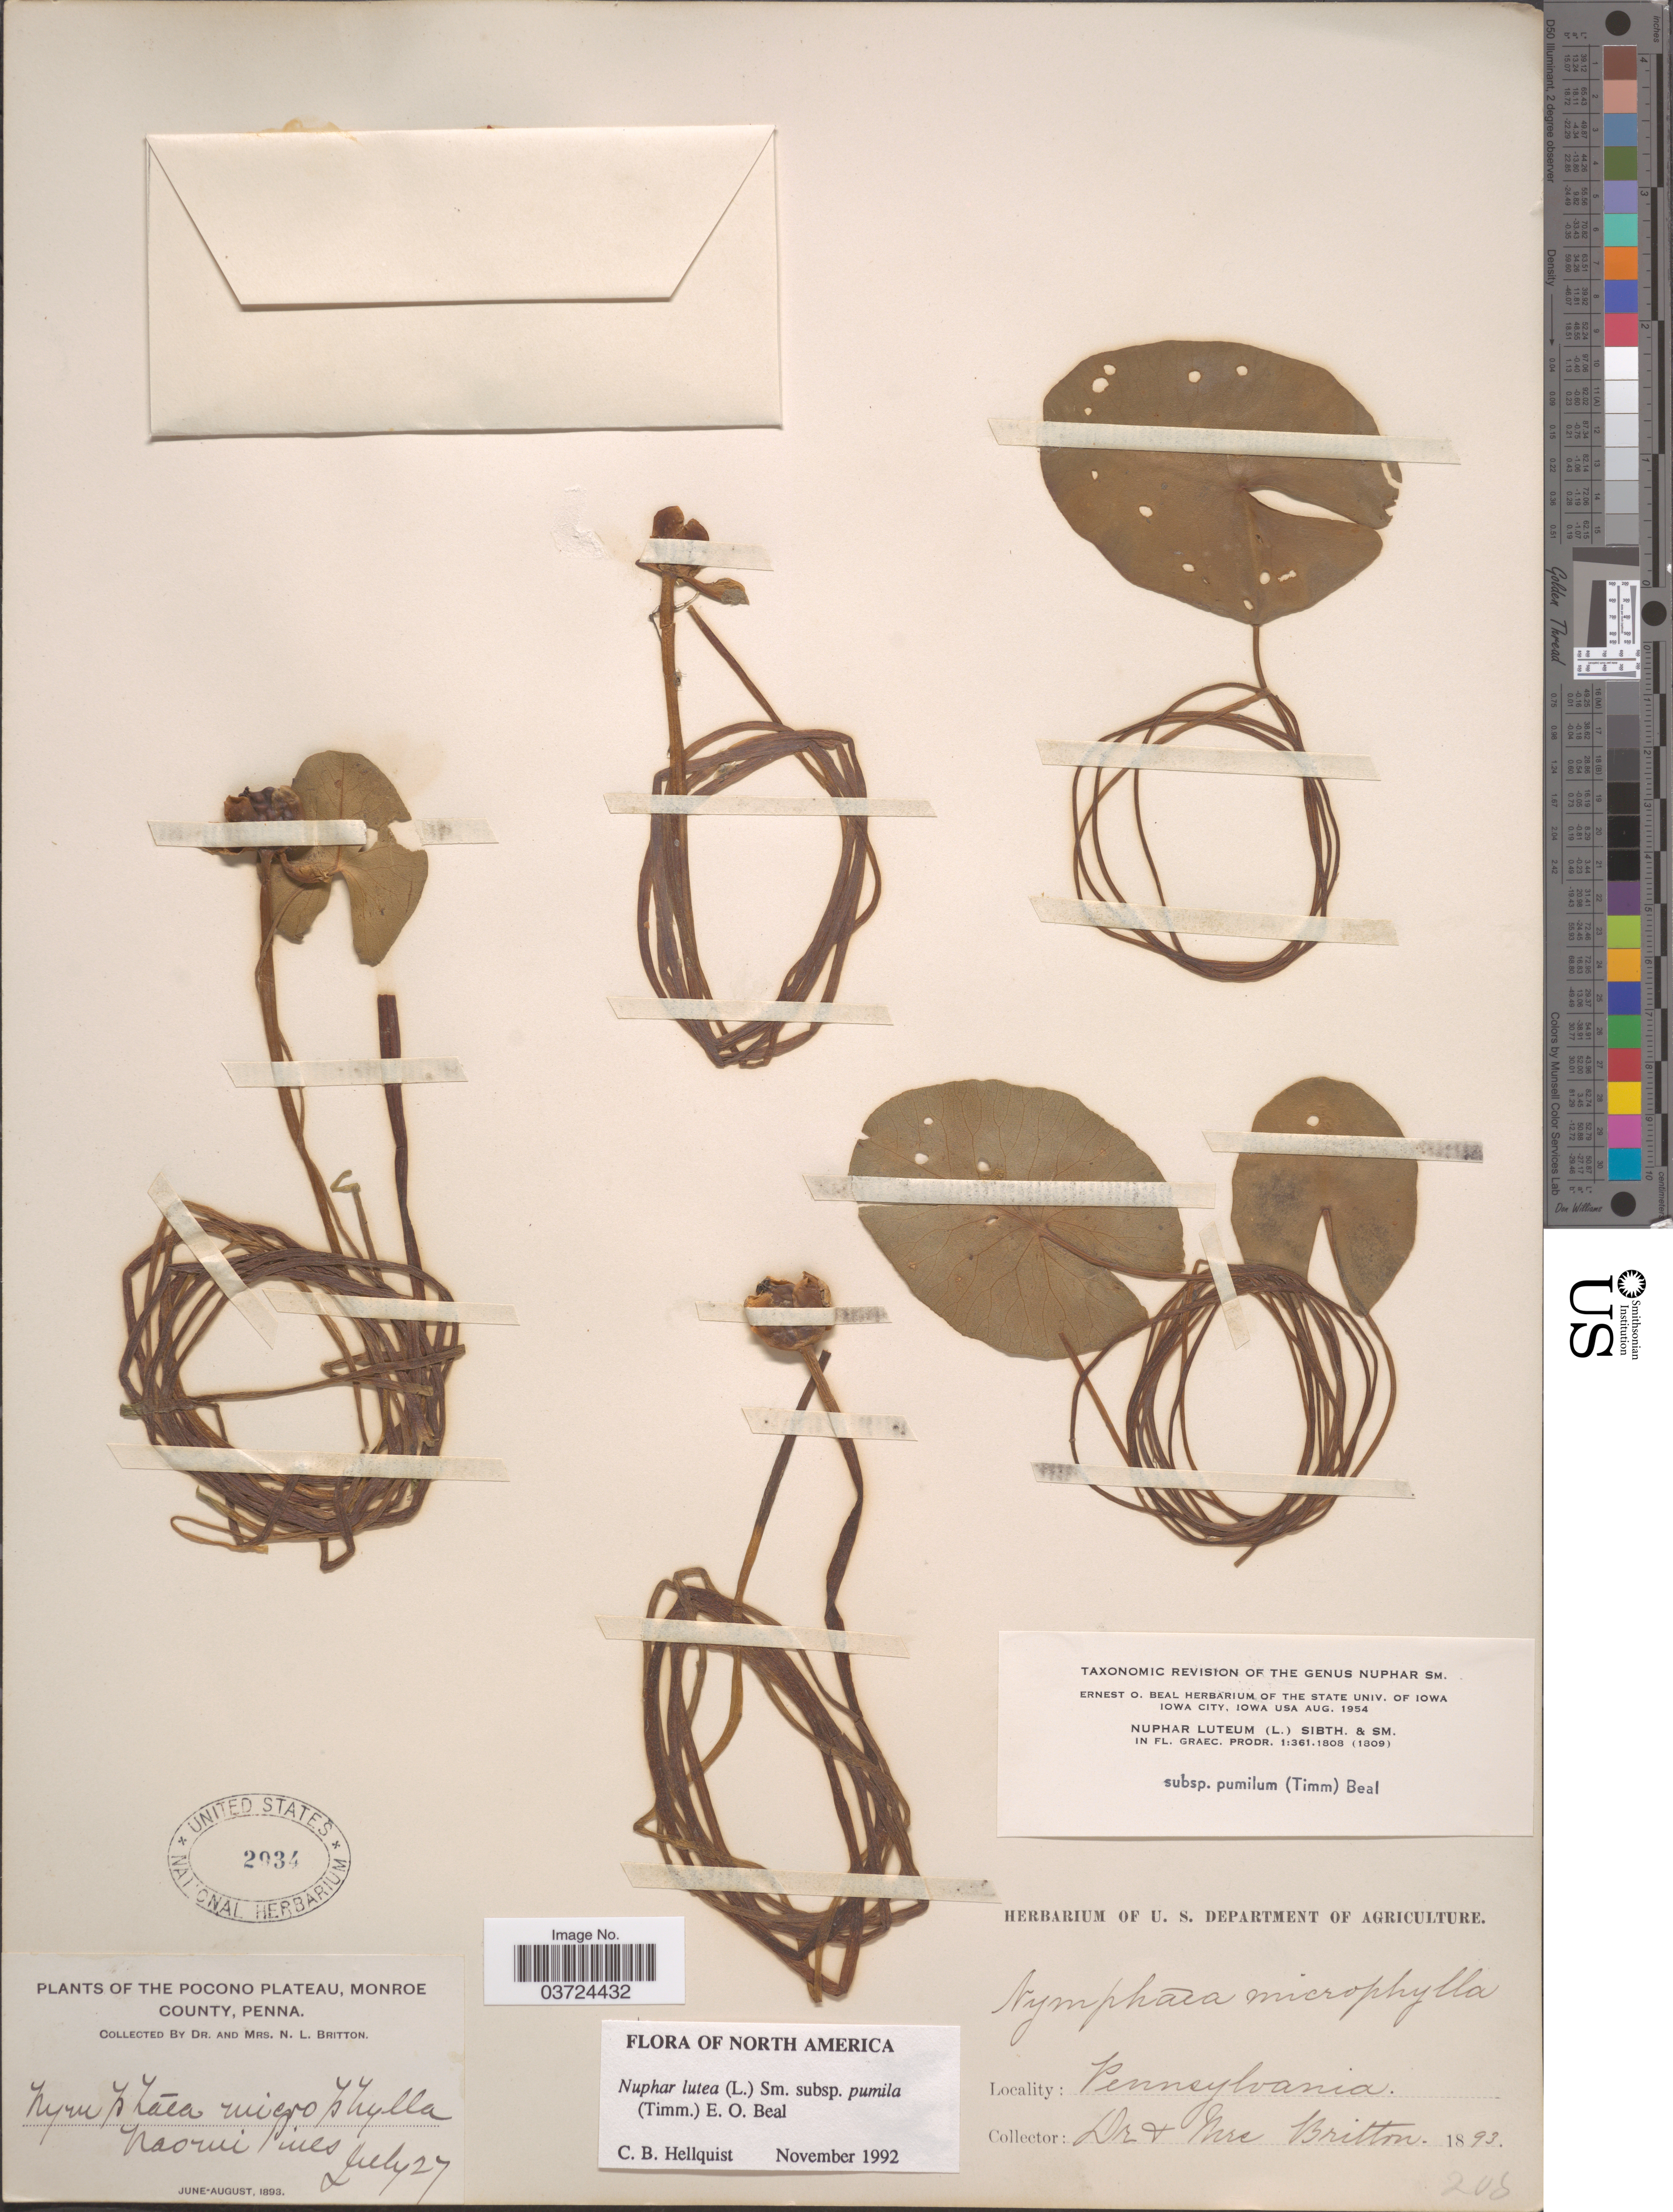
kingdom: Plantae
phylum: Tracheophyta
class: Magnoliopsida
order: Nymphaeales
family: Nymphaeaceae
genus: Nuphar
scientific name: Nuphar lutea subsp. pumila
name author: (Timm) DC.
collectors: N. Britton & Mrs. N. L. Britton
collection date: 1893-07-27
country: United States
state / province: Pennsylvania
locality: The Pocono Plateau, Monroe County. Naomi Pines.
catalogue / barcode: US 2934